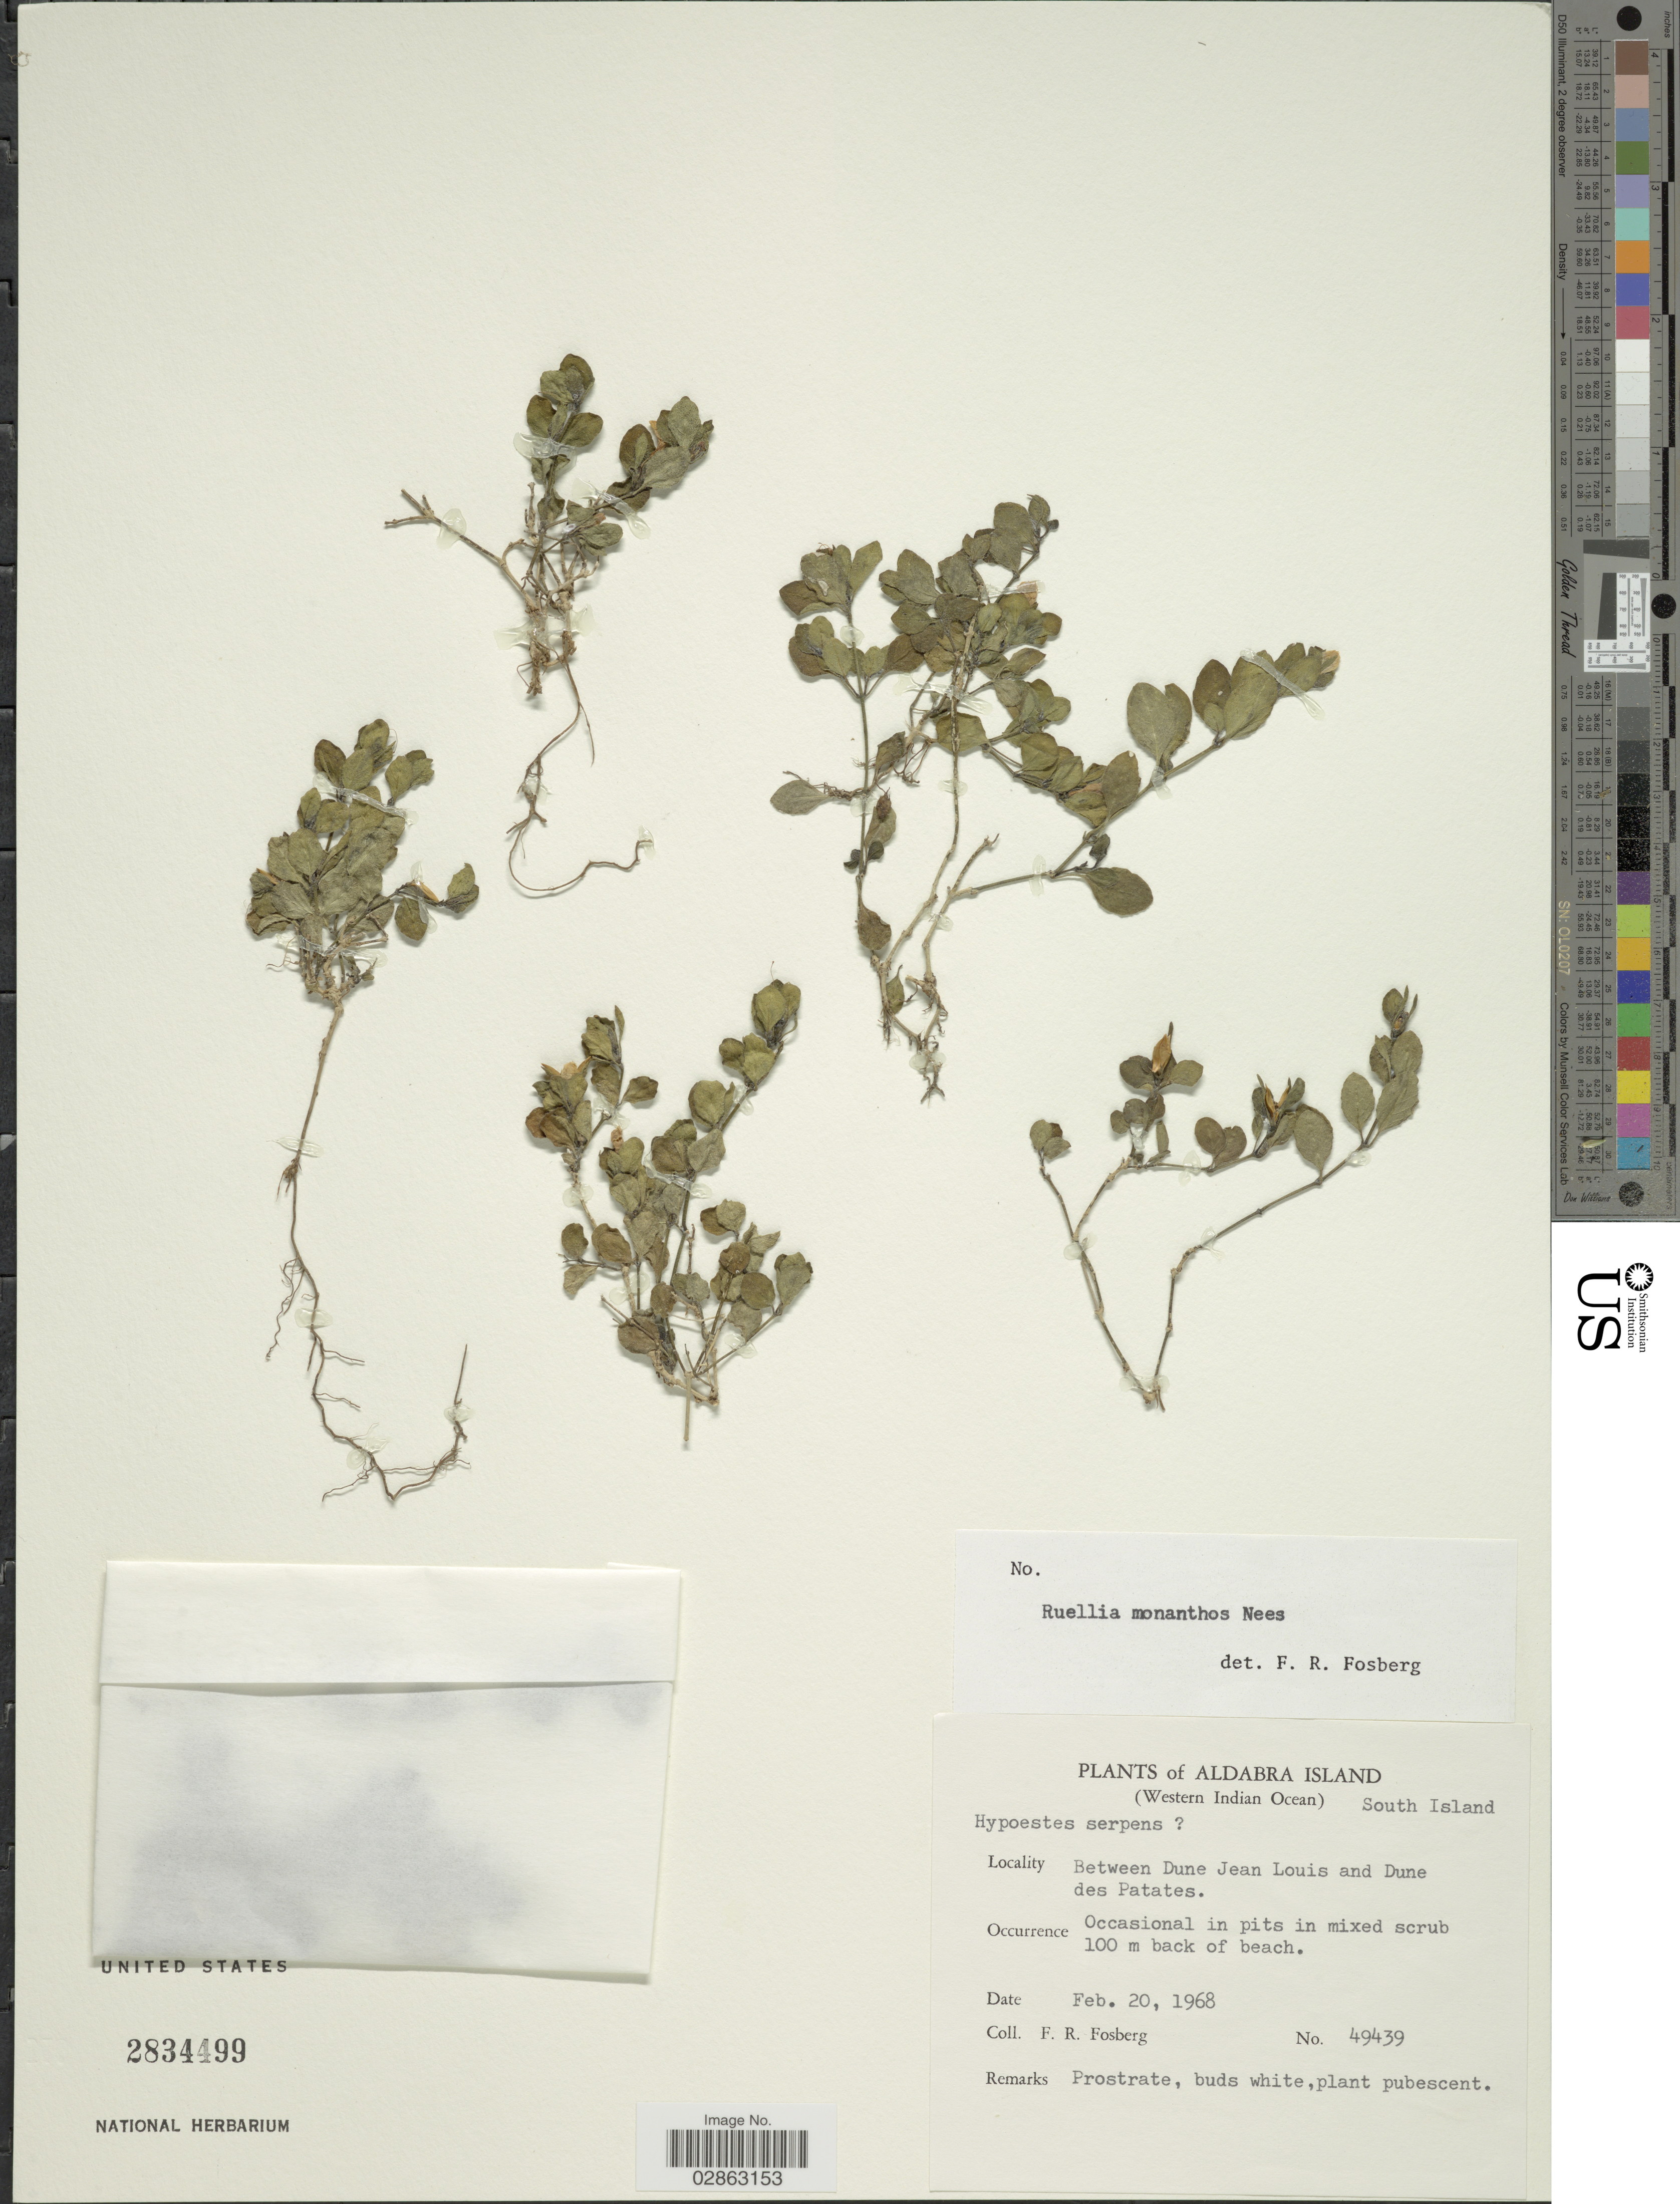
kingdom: Plantae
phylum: Tracheophyta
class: Magnoliopsida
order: Lamiales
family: Acanthaceae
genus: Ruellia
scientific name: Ruellia monanthos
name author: (Nees) Bojer ex T. Anderson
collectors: F. R. Fosberg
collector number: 49439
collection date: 1968-02-20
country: Seychelles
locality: Aldabra Island (western Indian Ocean) South Island. Between Dune Jean Louis and Dune des Patates.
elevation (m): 100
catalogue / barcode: US 2834499